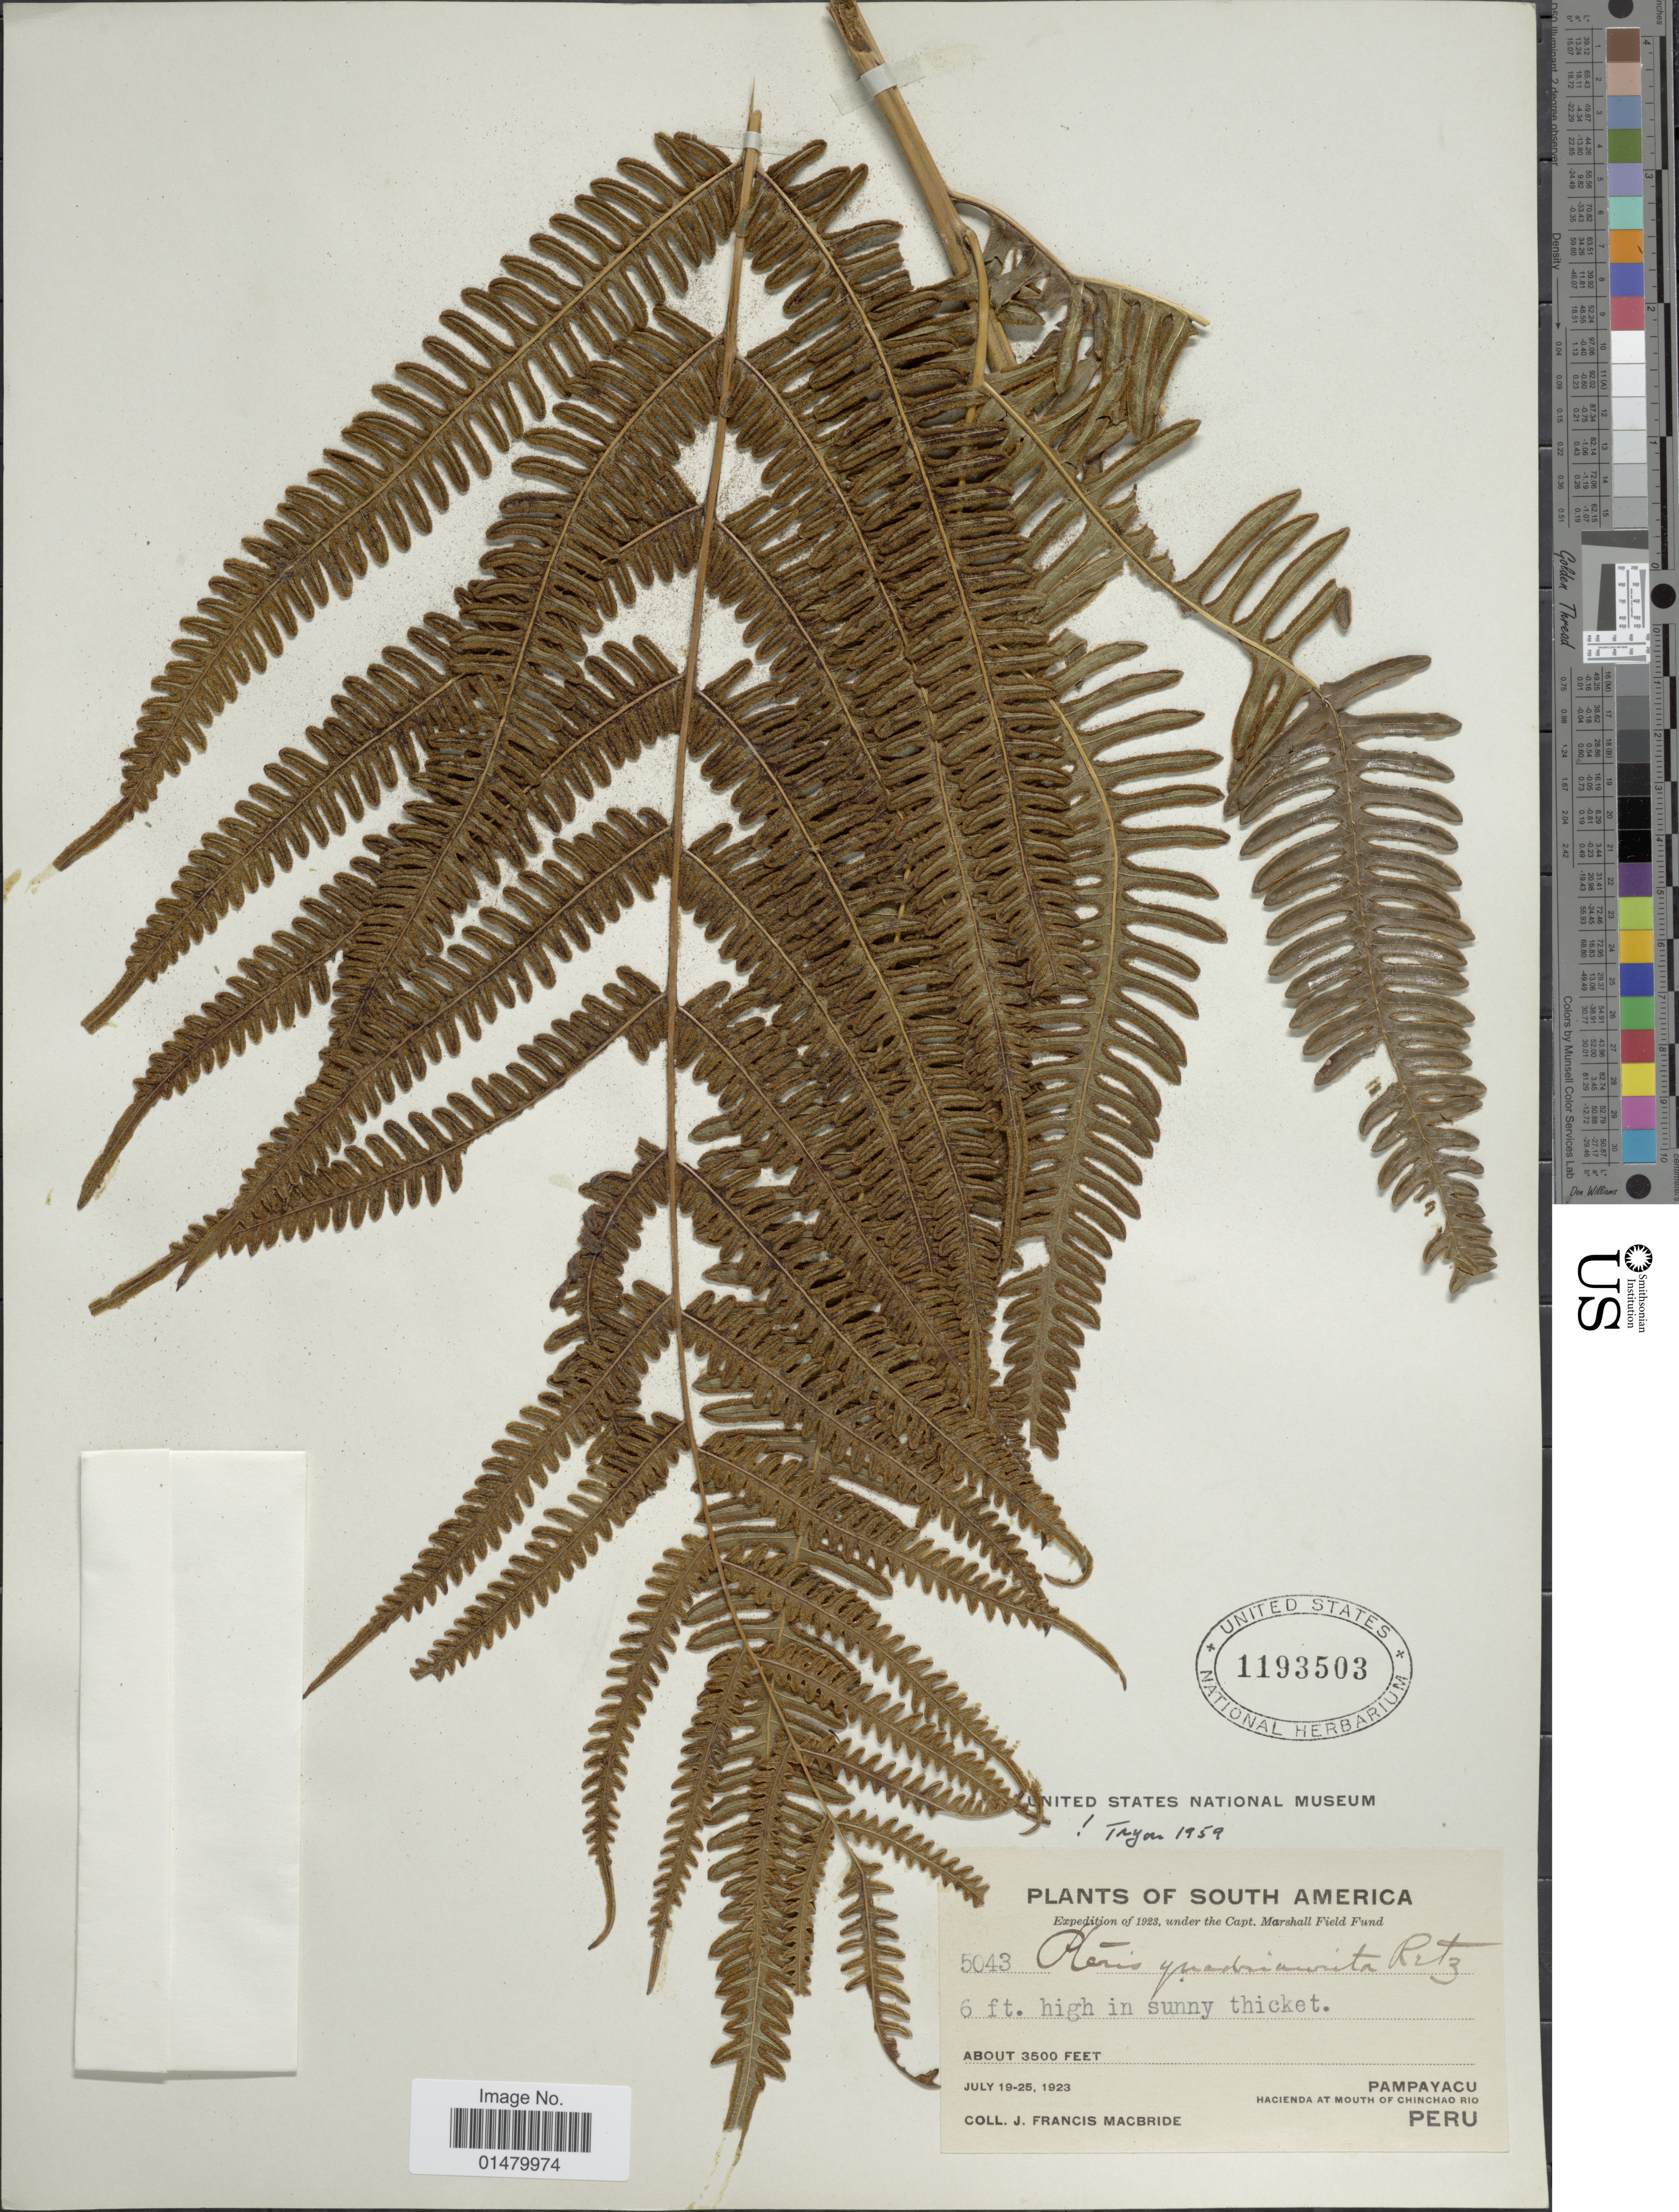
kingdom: Plantae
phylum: Tracheophyta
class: Polypodiopsida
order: Polypodiales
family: Pteridaceae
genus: Pteris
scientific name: Pteris quadriaurita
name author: Retz.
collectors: J. F. Macbride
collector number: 5043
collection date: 1923-07-19/1923-07-25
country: Peru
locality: Pampayacu. Hacienda. at mouth of Chinchao Rio.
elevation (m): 1067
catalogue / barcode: US 1193503